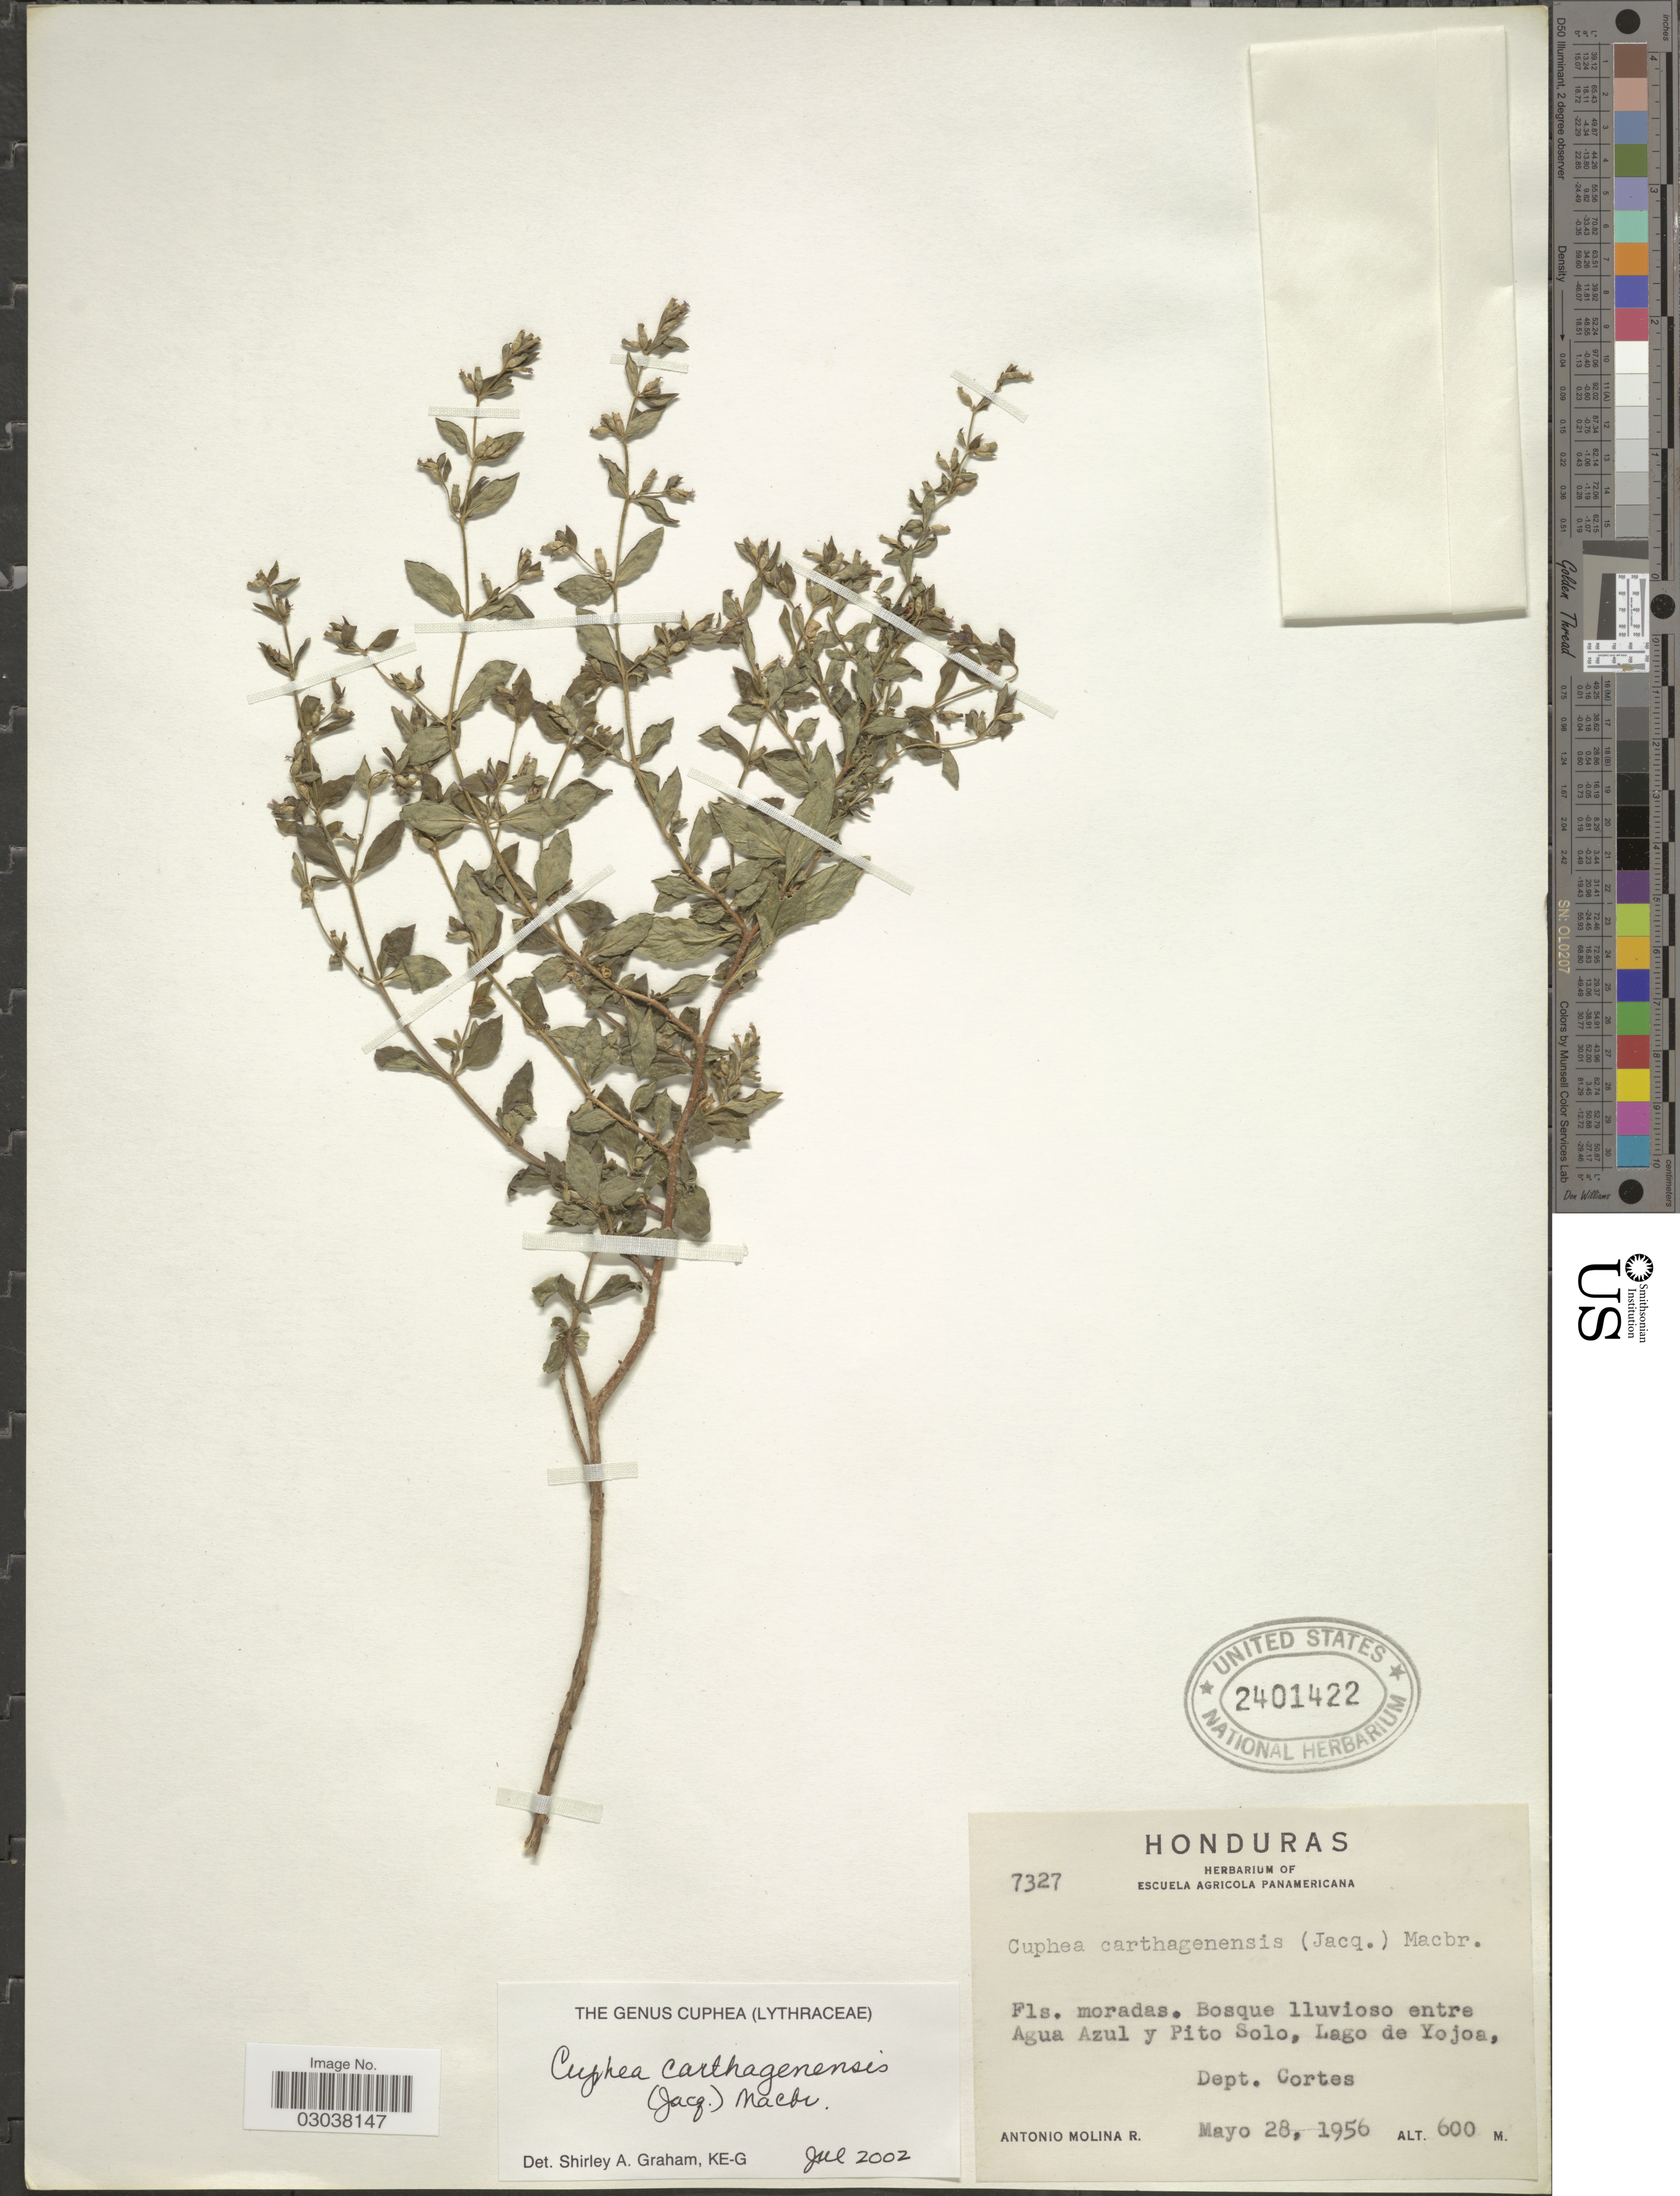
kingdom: Plantae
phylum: Tracheophyta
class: Magnoliopsida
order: Myrtales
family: Lythraceae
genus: Cuphea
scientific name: Cuphea carthagenensis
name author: (Jacq.) J.F. Macbr.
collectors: A. Molina R.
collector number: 7327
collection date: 1956-05-28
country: Honduras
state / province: Cortés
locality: Boque lluvioso entre Agua Azul y Pito Solo, Lago de Yojoa, Dept. Cortes.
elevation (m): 600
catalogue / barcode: US 2401422